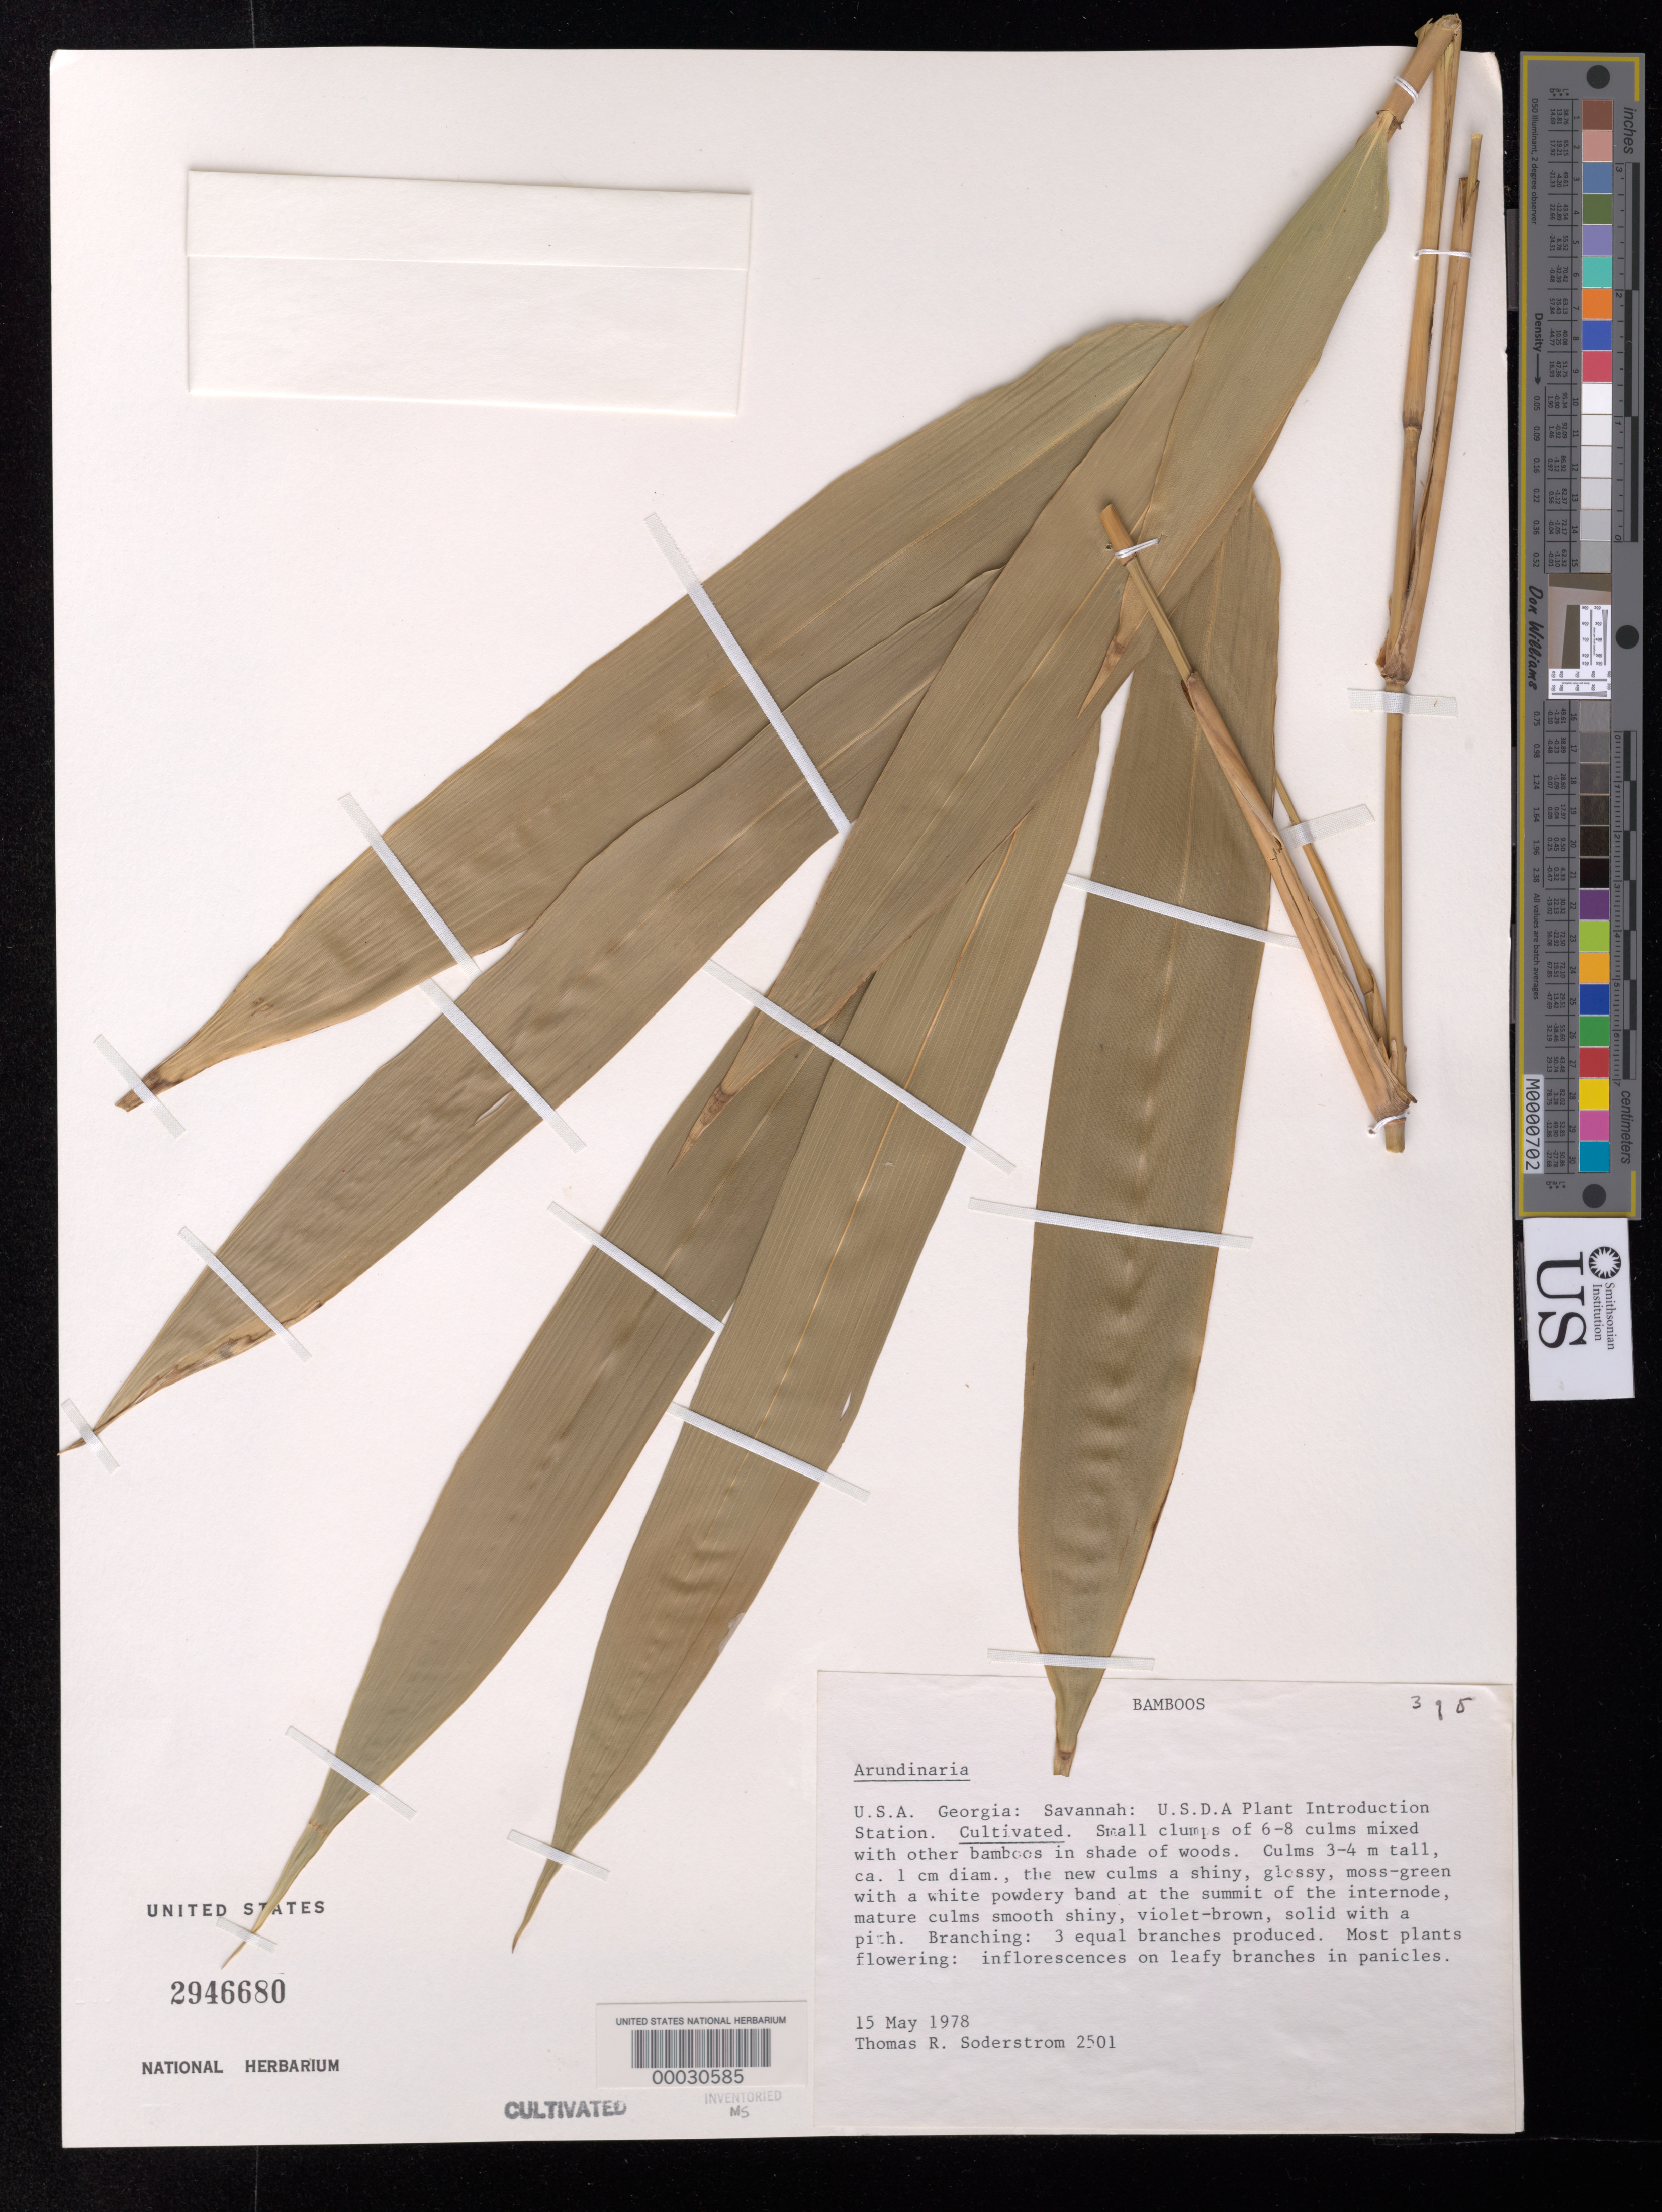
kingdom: Plantae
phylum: Tracheophyta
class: Liliopsida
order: Poales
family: Poaceae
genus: Arundinaria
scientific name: Arundinaria funghomii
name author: McClure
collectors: T. R. Soderstrom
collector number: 2501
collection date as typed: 15 May 1978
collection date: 1978-05-15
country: United States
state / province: Georgia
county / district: Chatham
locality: Usda p.i. station (savannah)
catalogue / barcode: US 2946680